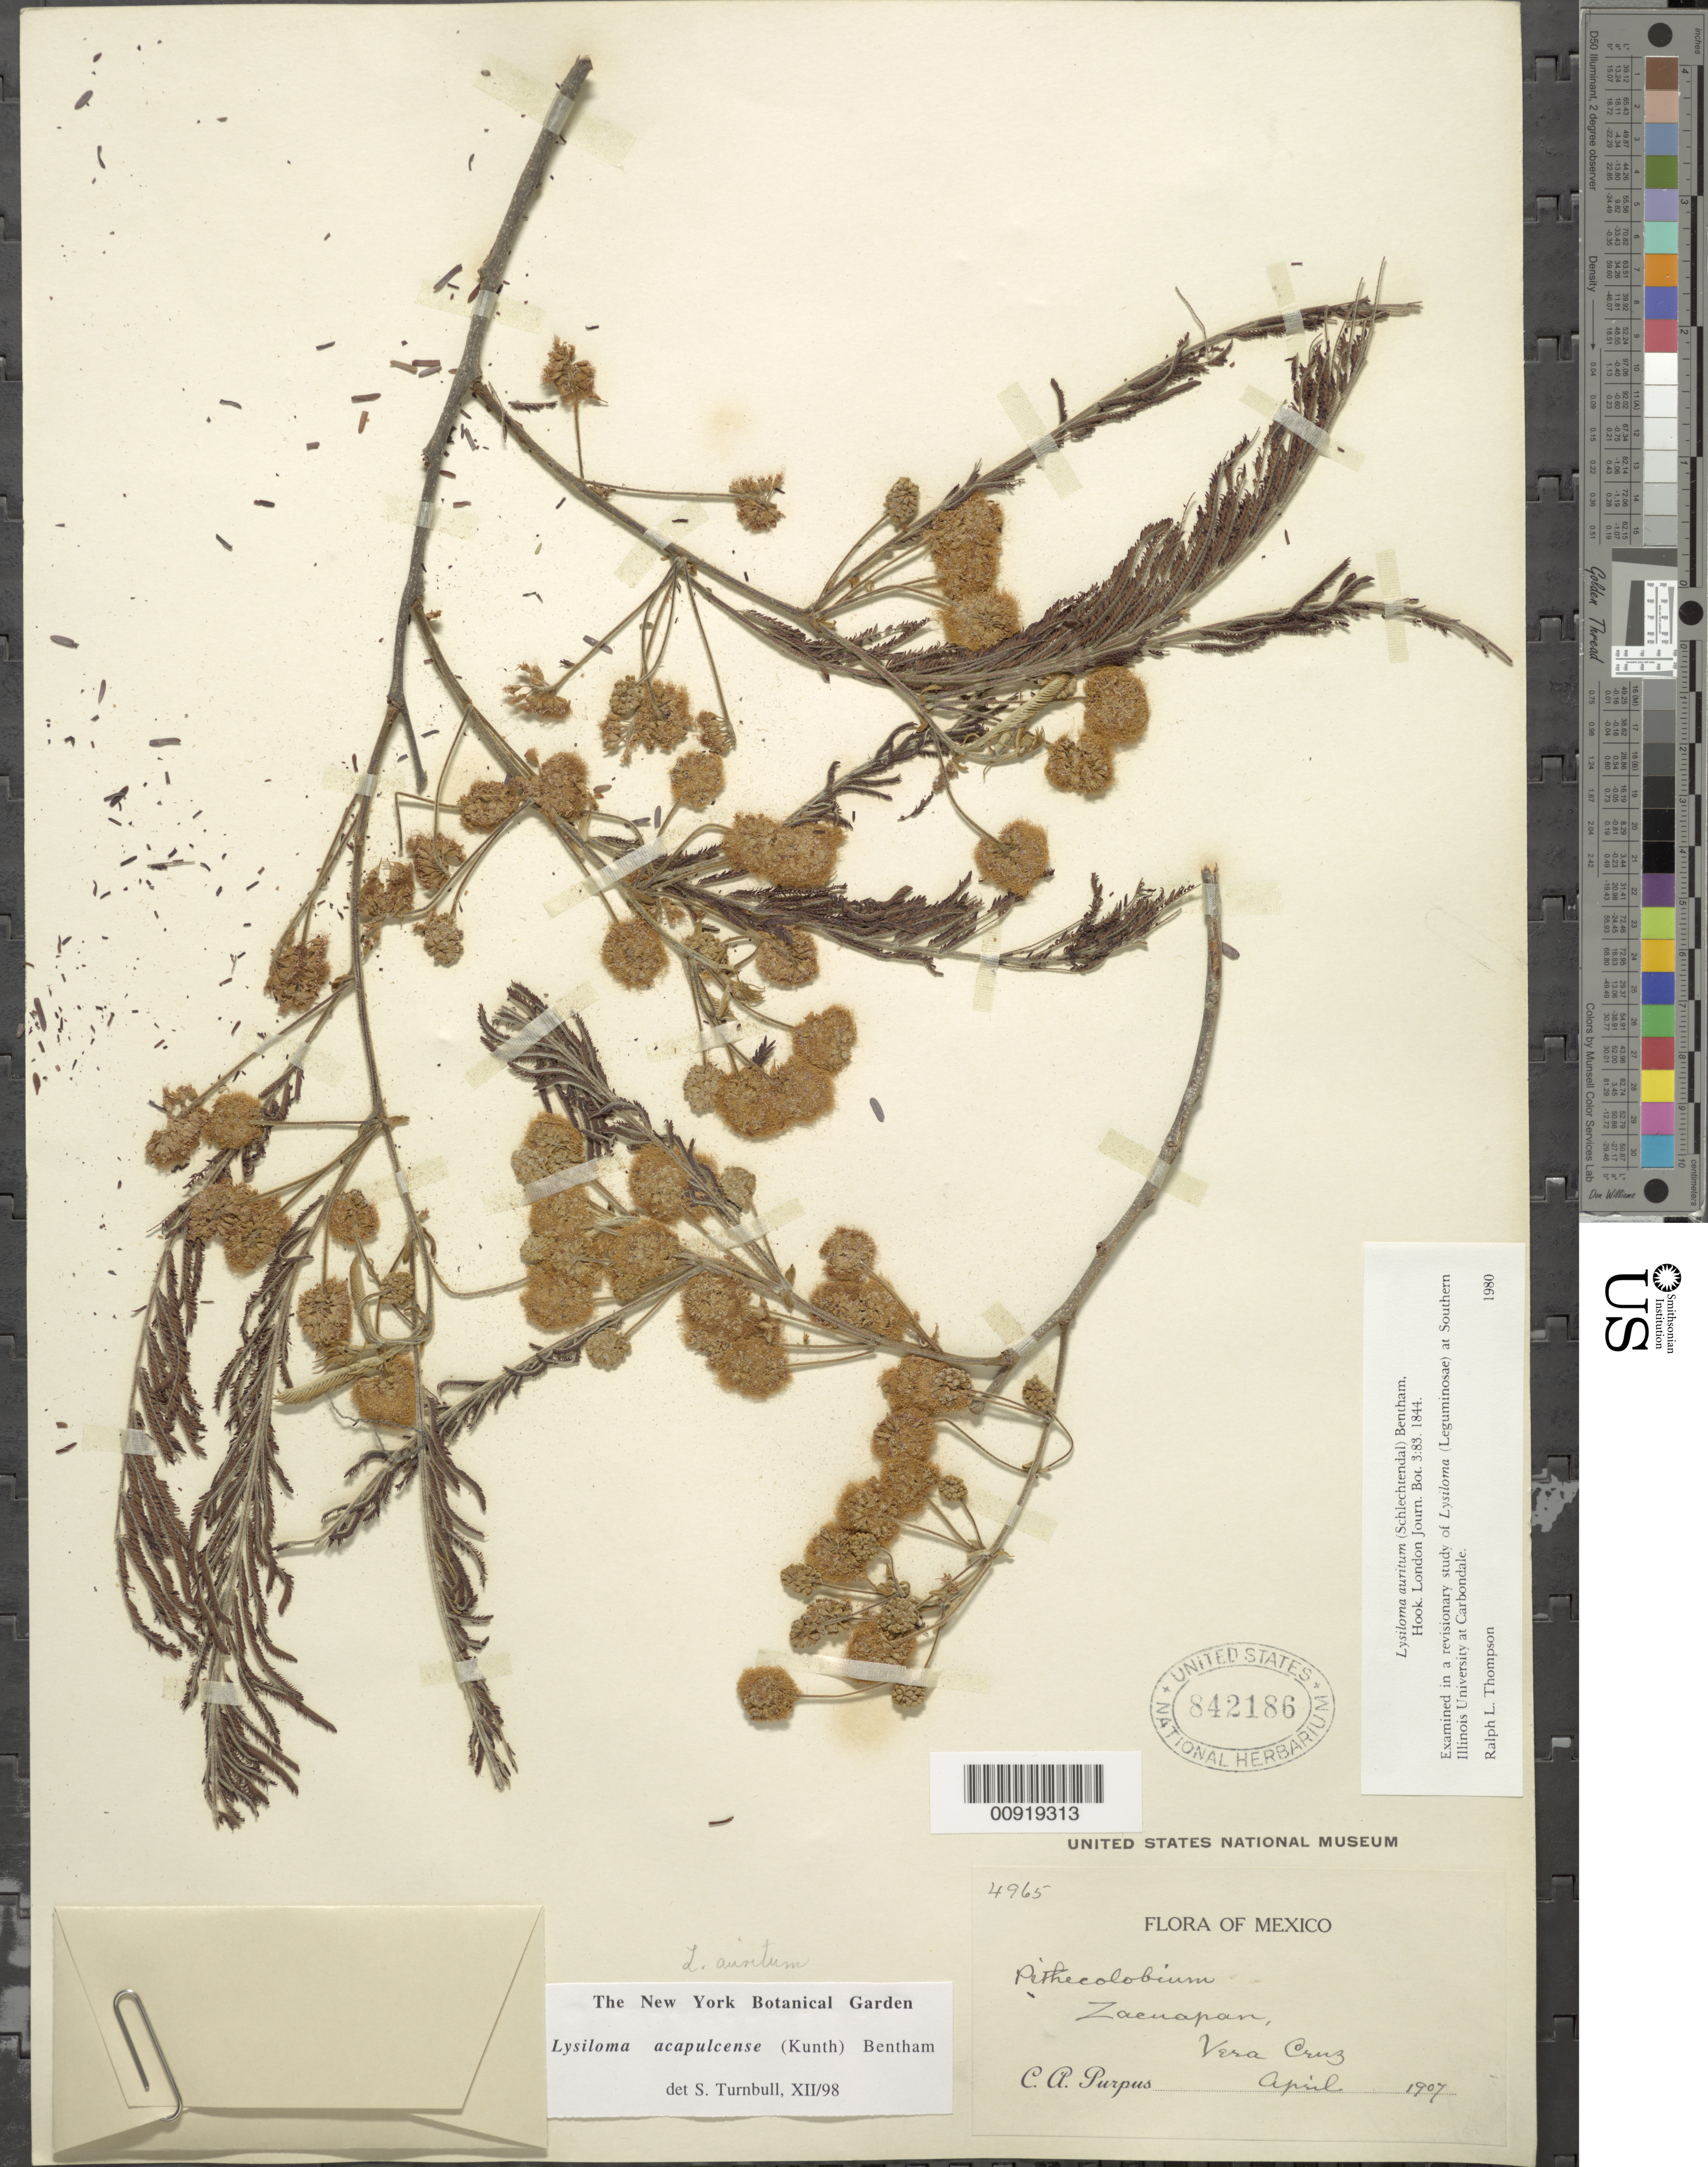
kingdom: Plantae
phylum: Tracheophyta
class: Magnoliopsida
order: Fabales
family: Fabaceae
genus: Lysiloma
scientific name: Lysiloma acapulcense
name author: (Kunth) Benth.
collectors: C. A. Purpus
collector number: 4965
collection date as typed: Apr 1907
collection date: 1907-04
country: Mexico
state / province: Veracruz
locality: Zacuapan, Veracruz.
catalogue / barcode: US 842186